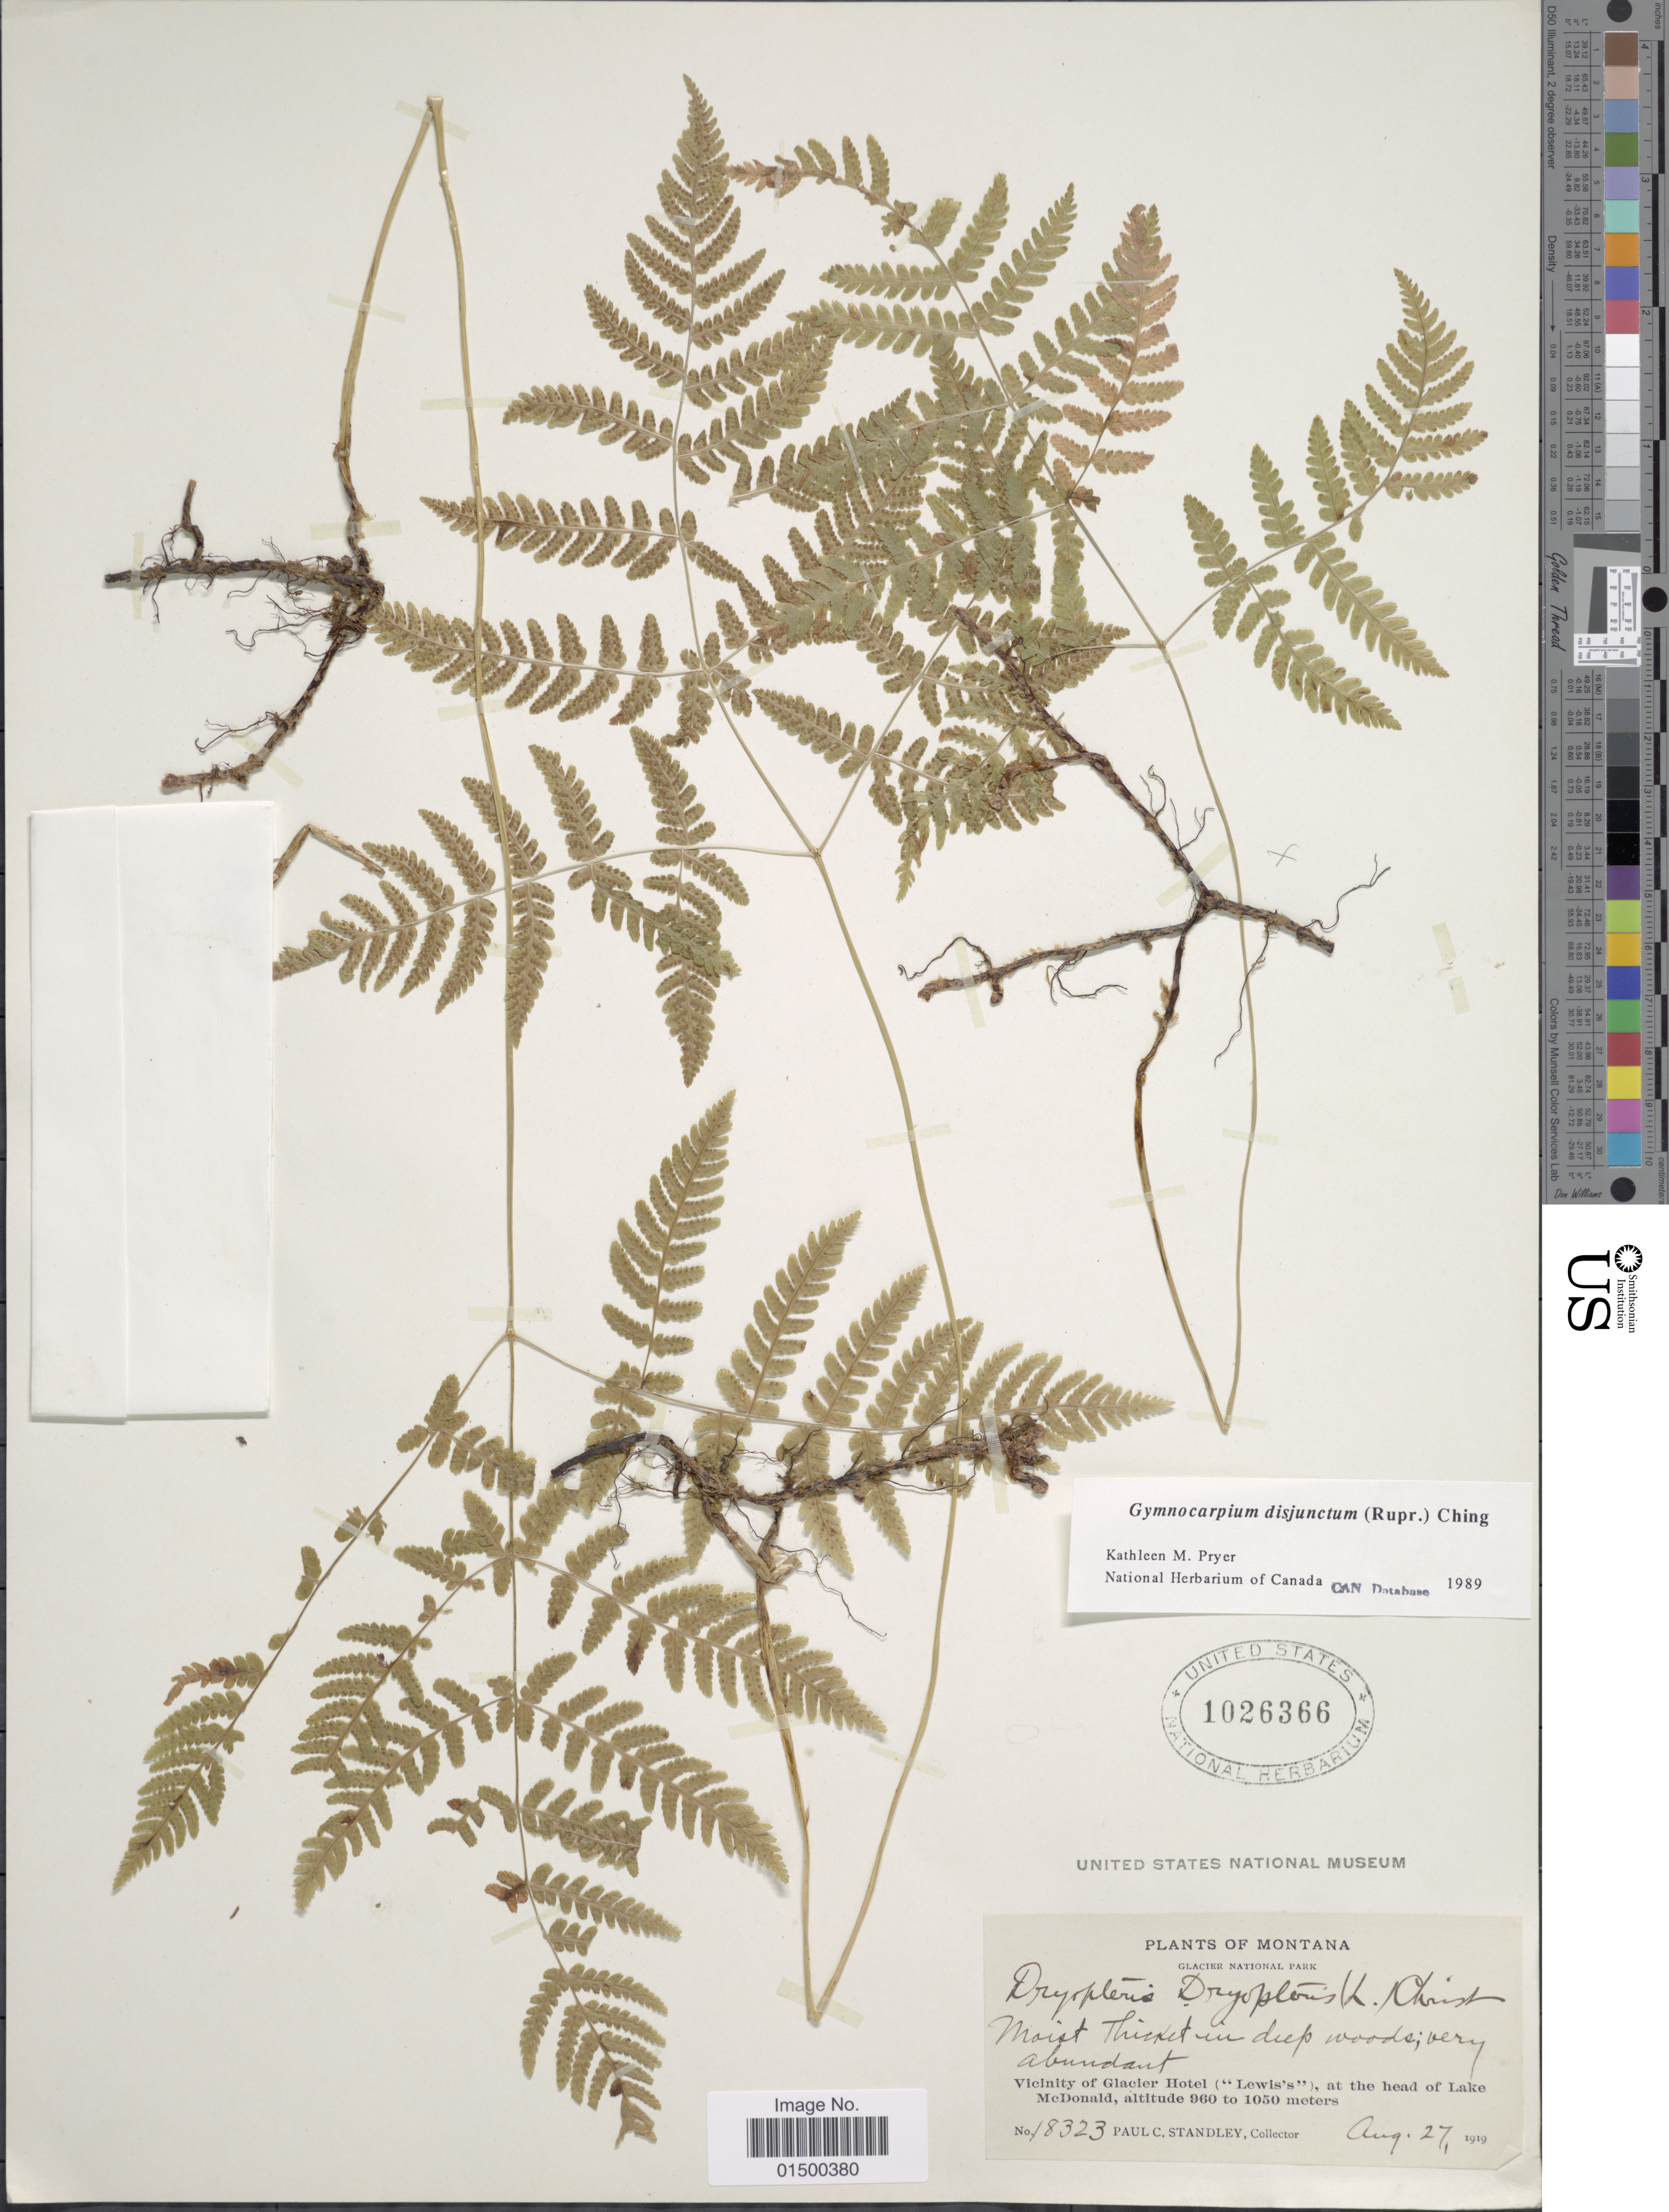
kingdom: Plantae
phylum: Tracheophyta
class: Polypodiopsida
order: Polypodiales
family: Cystopteridaceae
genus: Gymnocarpium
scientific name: Gymnocarpium disjunctum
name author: (Rupr.) Ching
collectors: P. C. Standley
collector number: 18323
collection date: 1919-08-27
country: United States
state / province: Montana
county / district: Flathead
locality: Glacier National Park, Vicinity of Glacier Hotel ("Lewi's"). at the head of Lake McDonald.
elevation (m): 960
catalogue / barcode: US 1026366